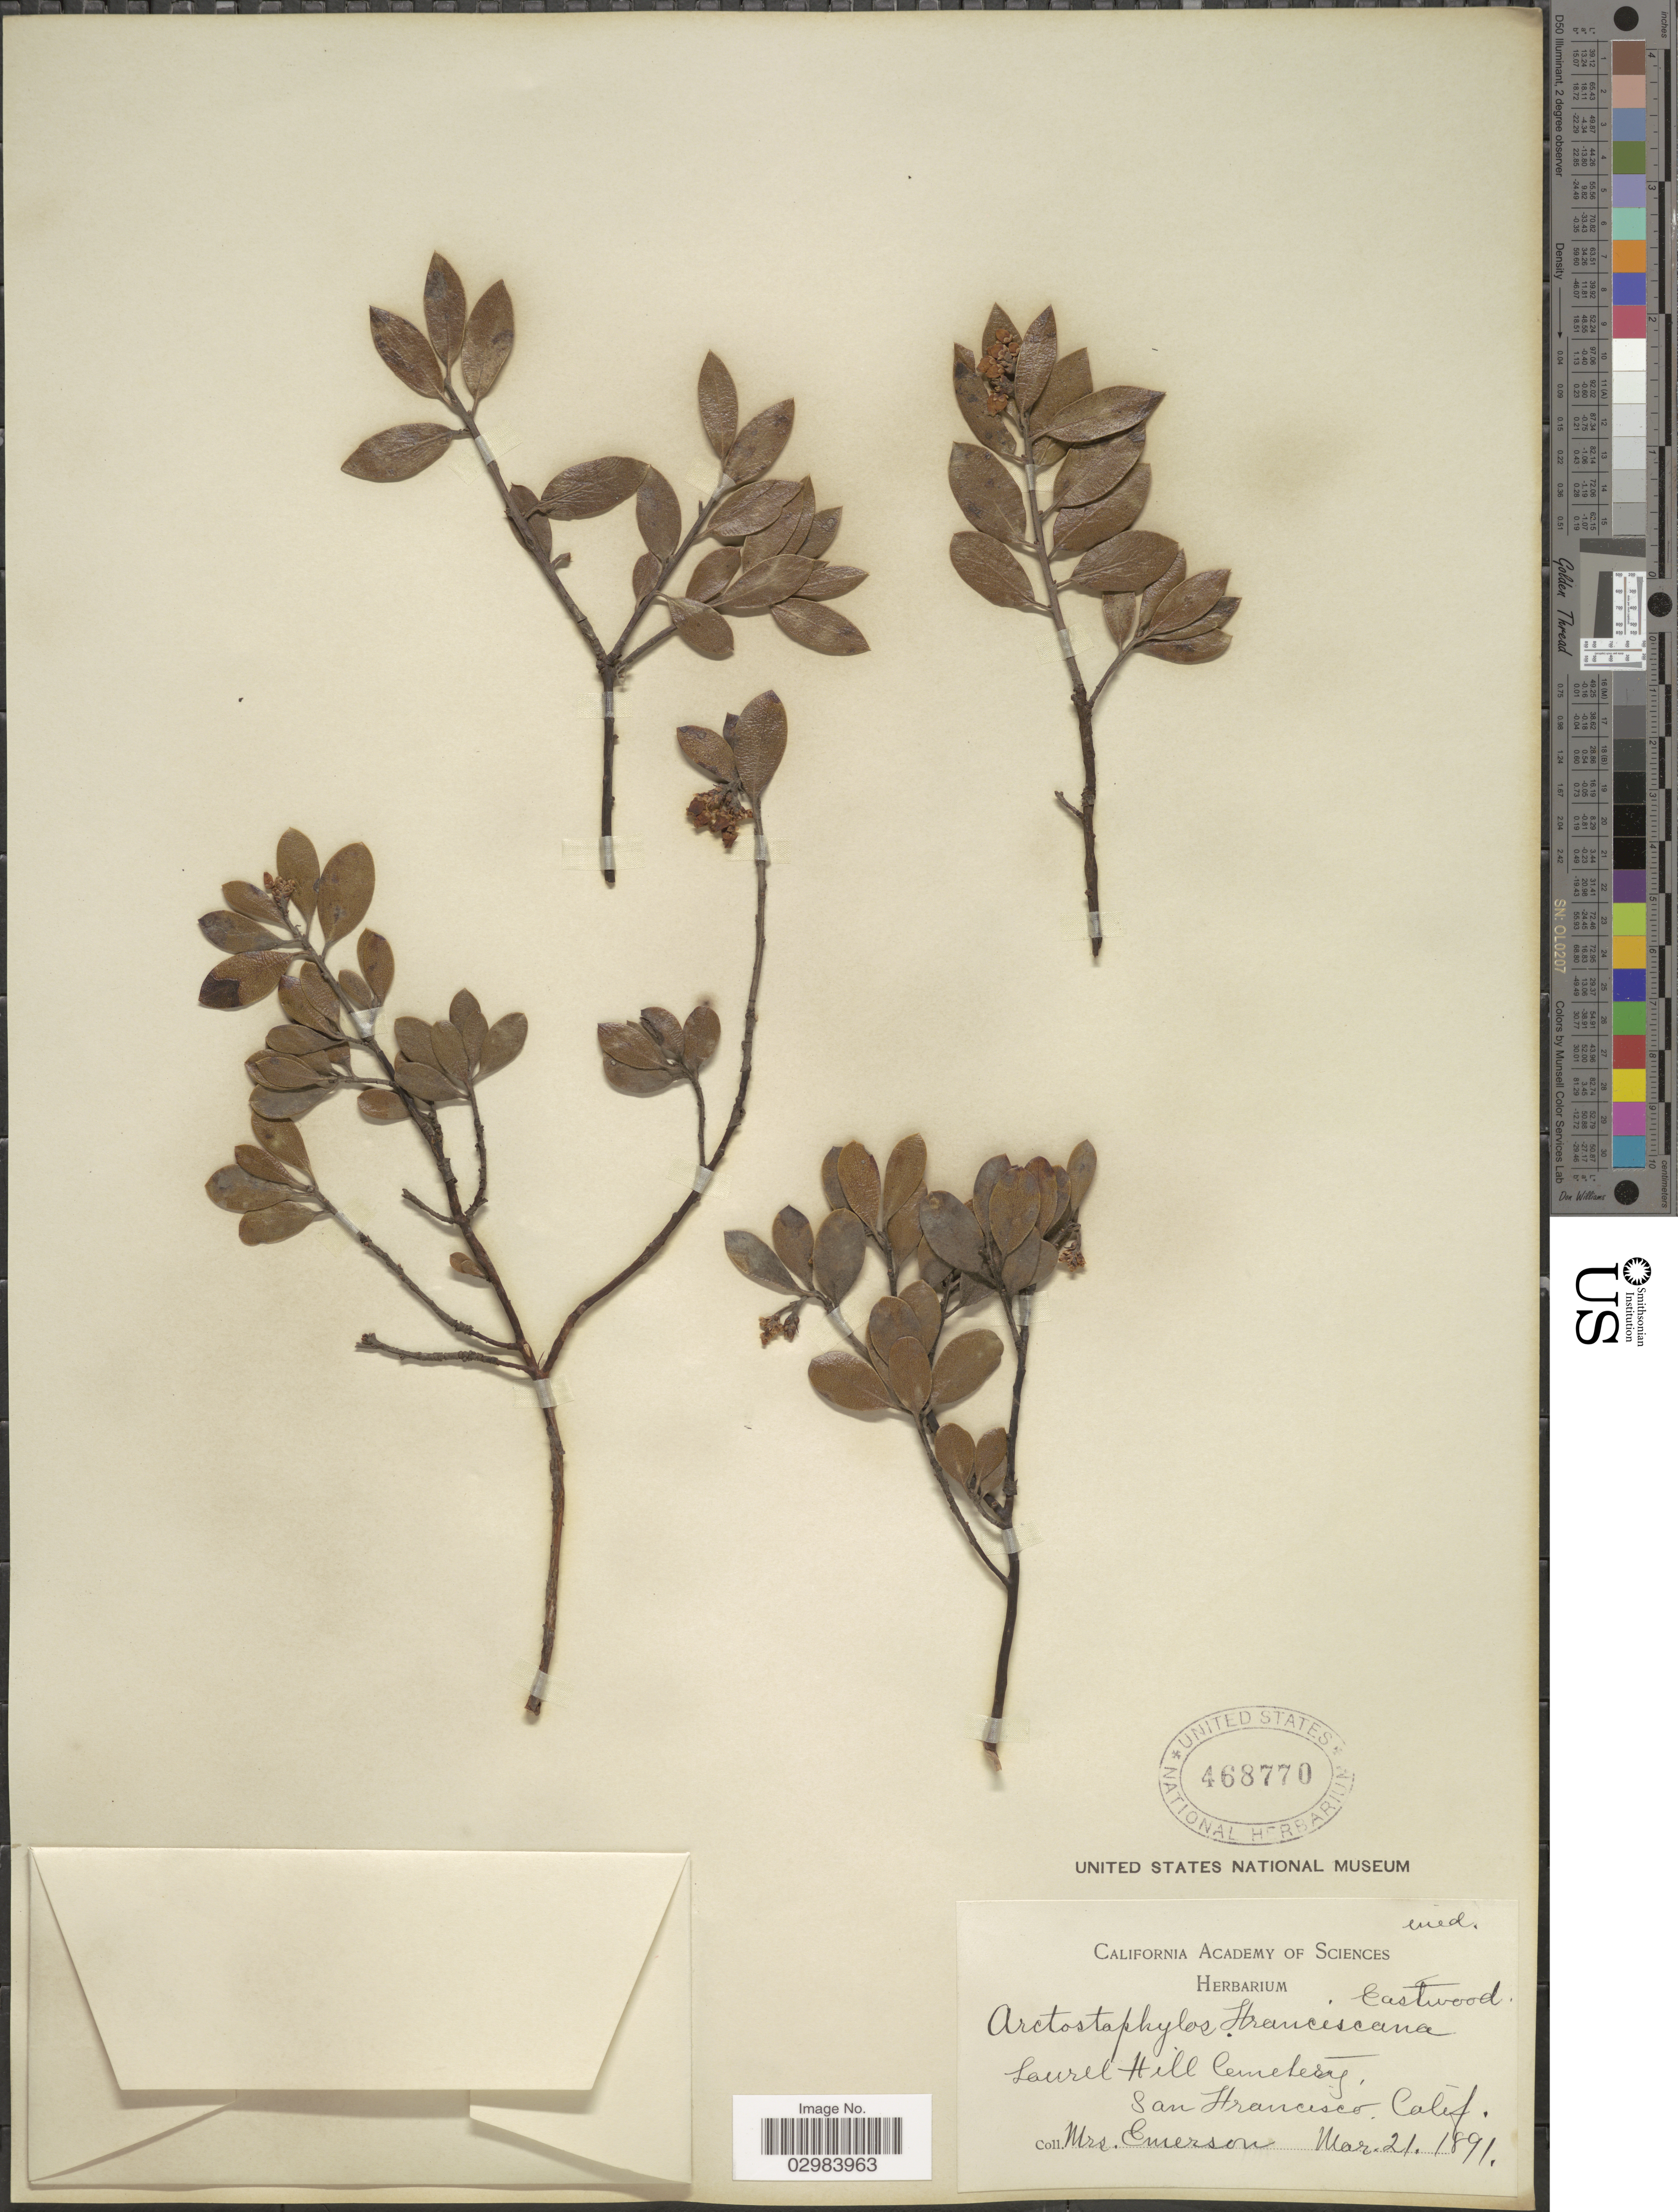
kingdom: Plantae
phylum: Tracheophyta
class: Magnoliopsida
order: Ericales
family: Ericaceae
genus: Arctostaphylos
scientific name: Arctostaphylos hookeri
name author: G. Don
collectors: Emerson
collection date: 1891-03-21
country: United States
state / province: California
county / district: San Francisco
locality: Laurel Hill Cemetery, San Francisco.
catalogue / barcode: US 468770